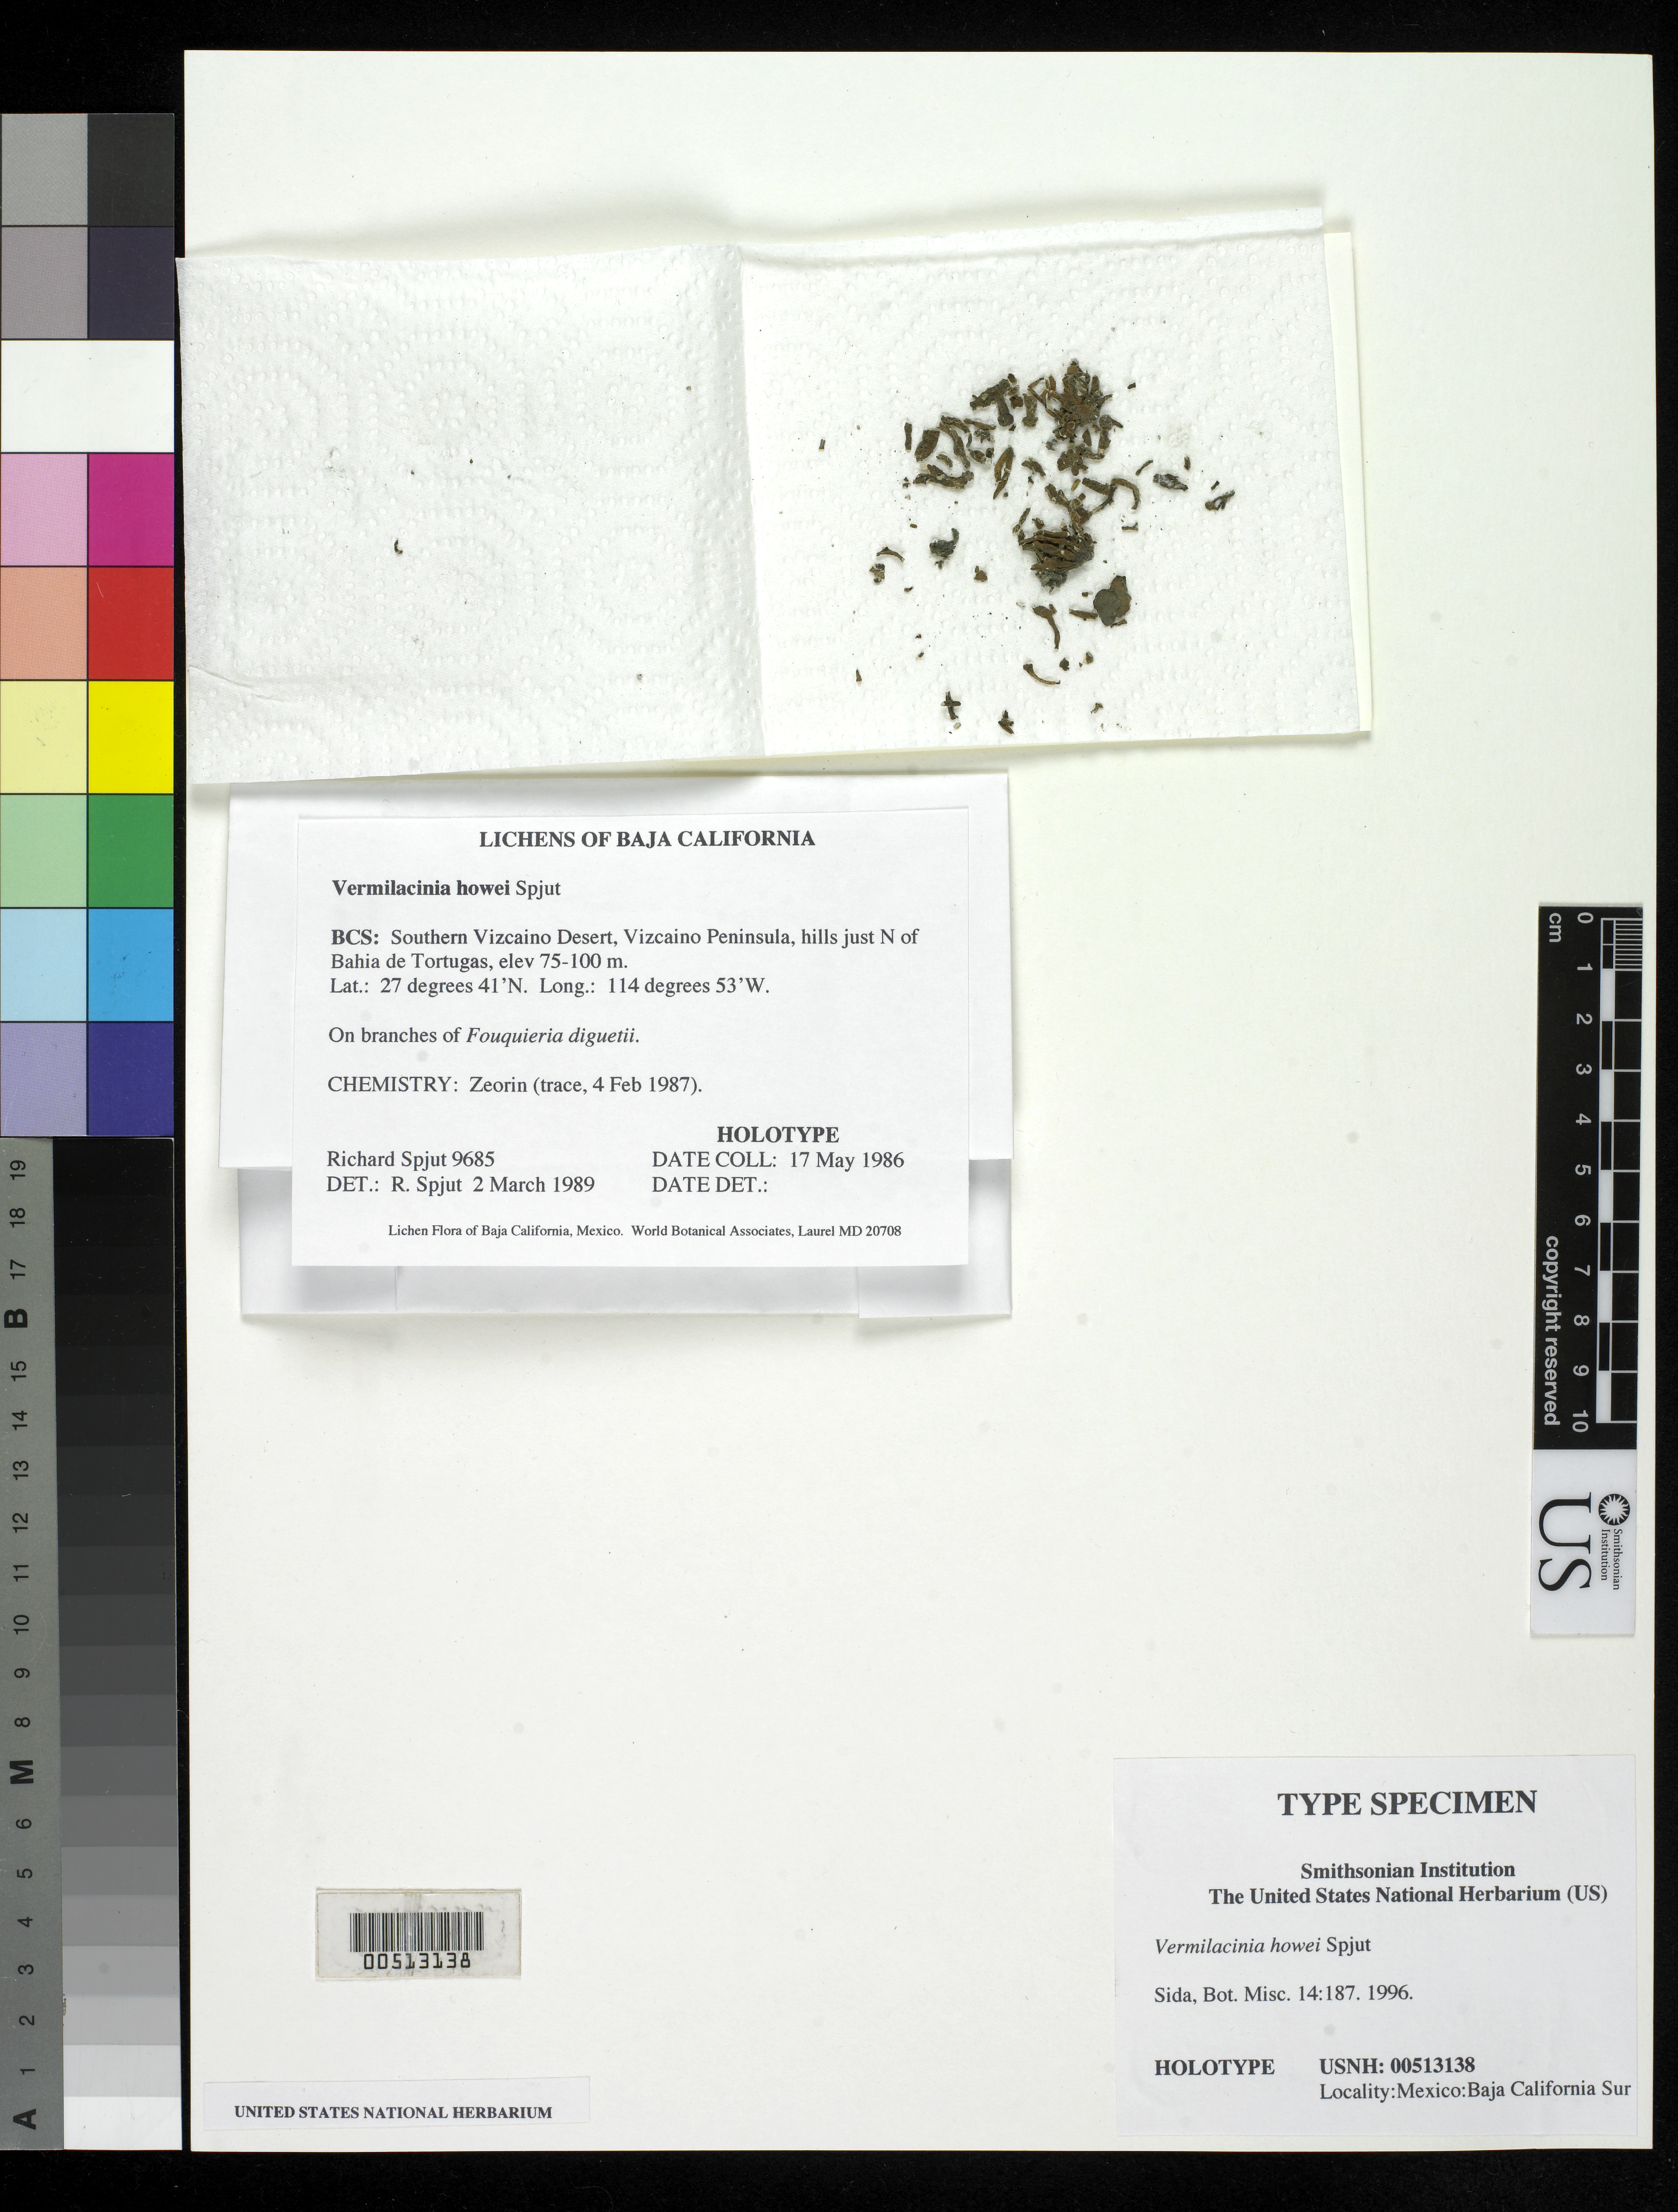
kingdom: Fungi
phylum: Ascomycota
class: Lecanoromycetes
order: Lecanorales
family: Ramalinaceae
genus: Vermilacinia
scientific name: Vermilacinia howei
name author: Spjut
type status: Holotype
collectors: R. Spjut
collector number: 9685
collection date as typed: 17 May 1986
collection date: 1986-05-17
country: Mexico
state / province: Baja California Sur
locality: Southern Vizcaino Desert, Vizcaino Peninsula, hills just N of Bahia de Tortugas.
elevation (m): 75